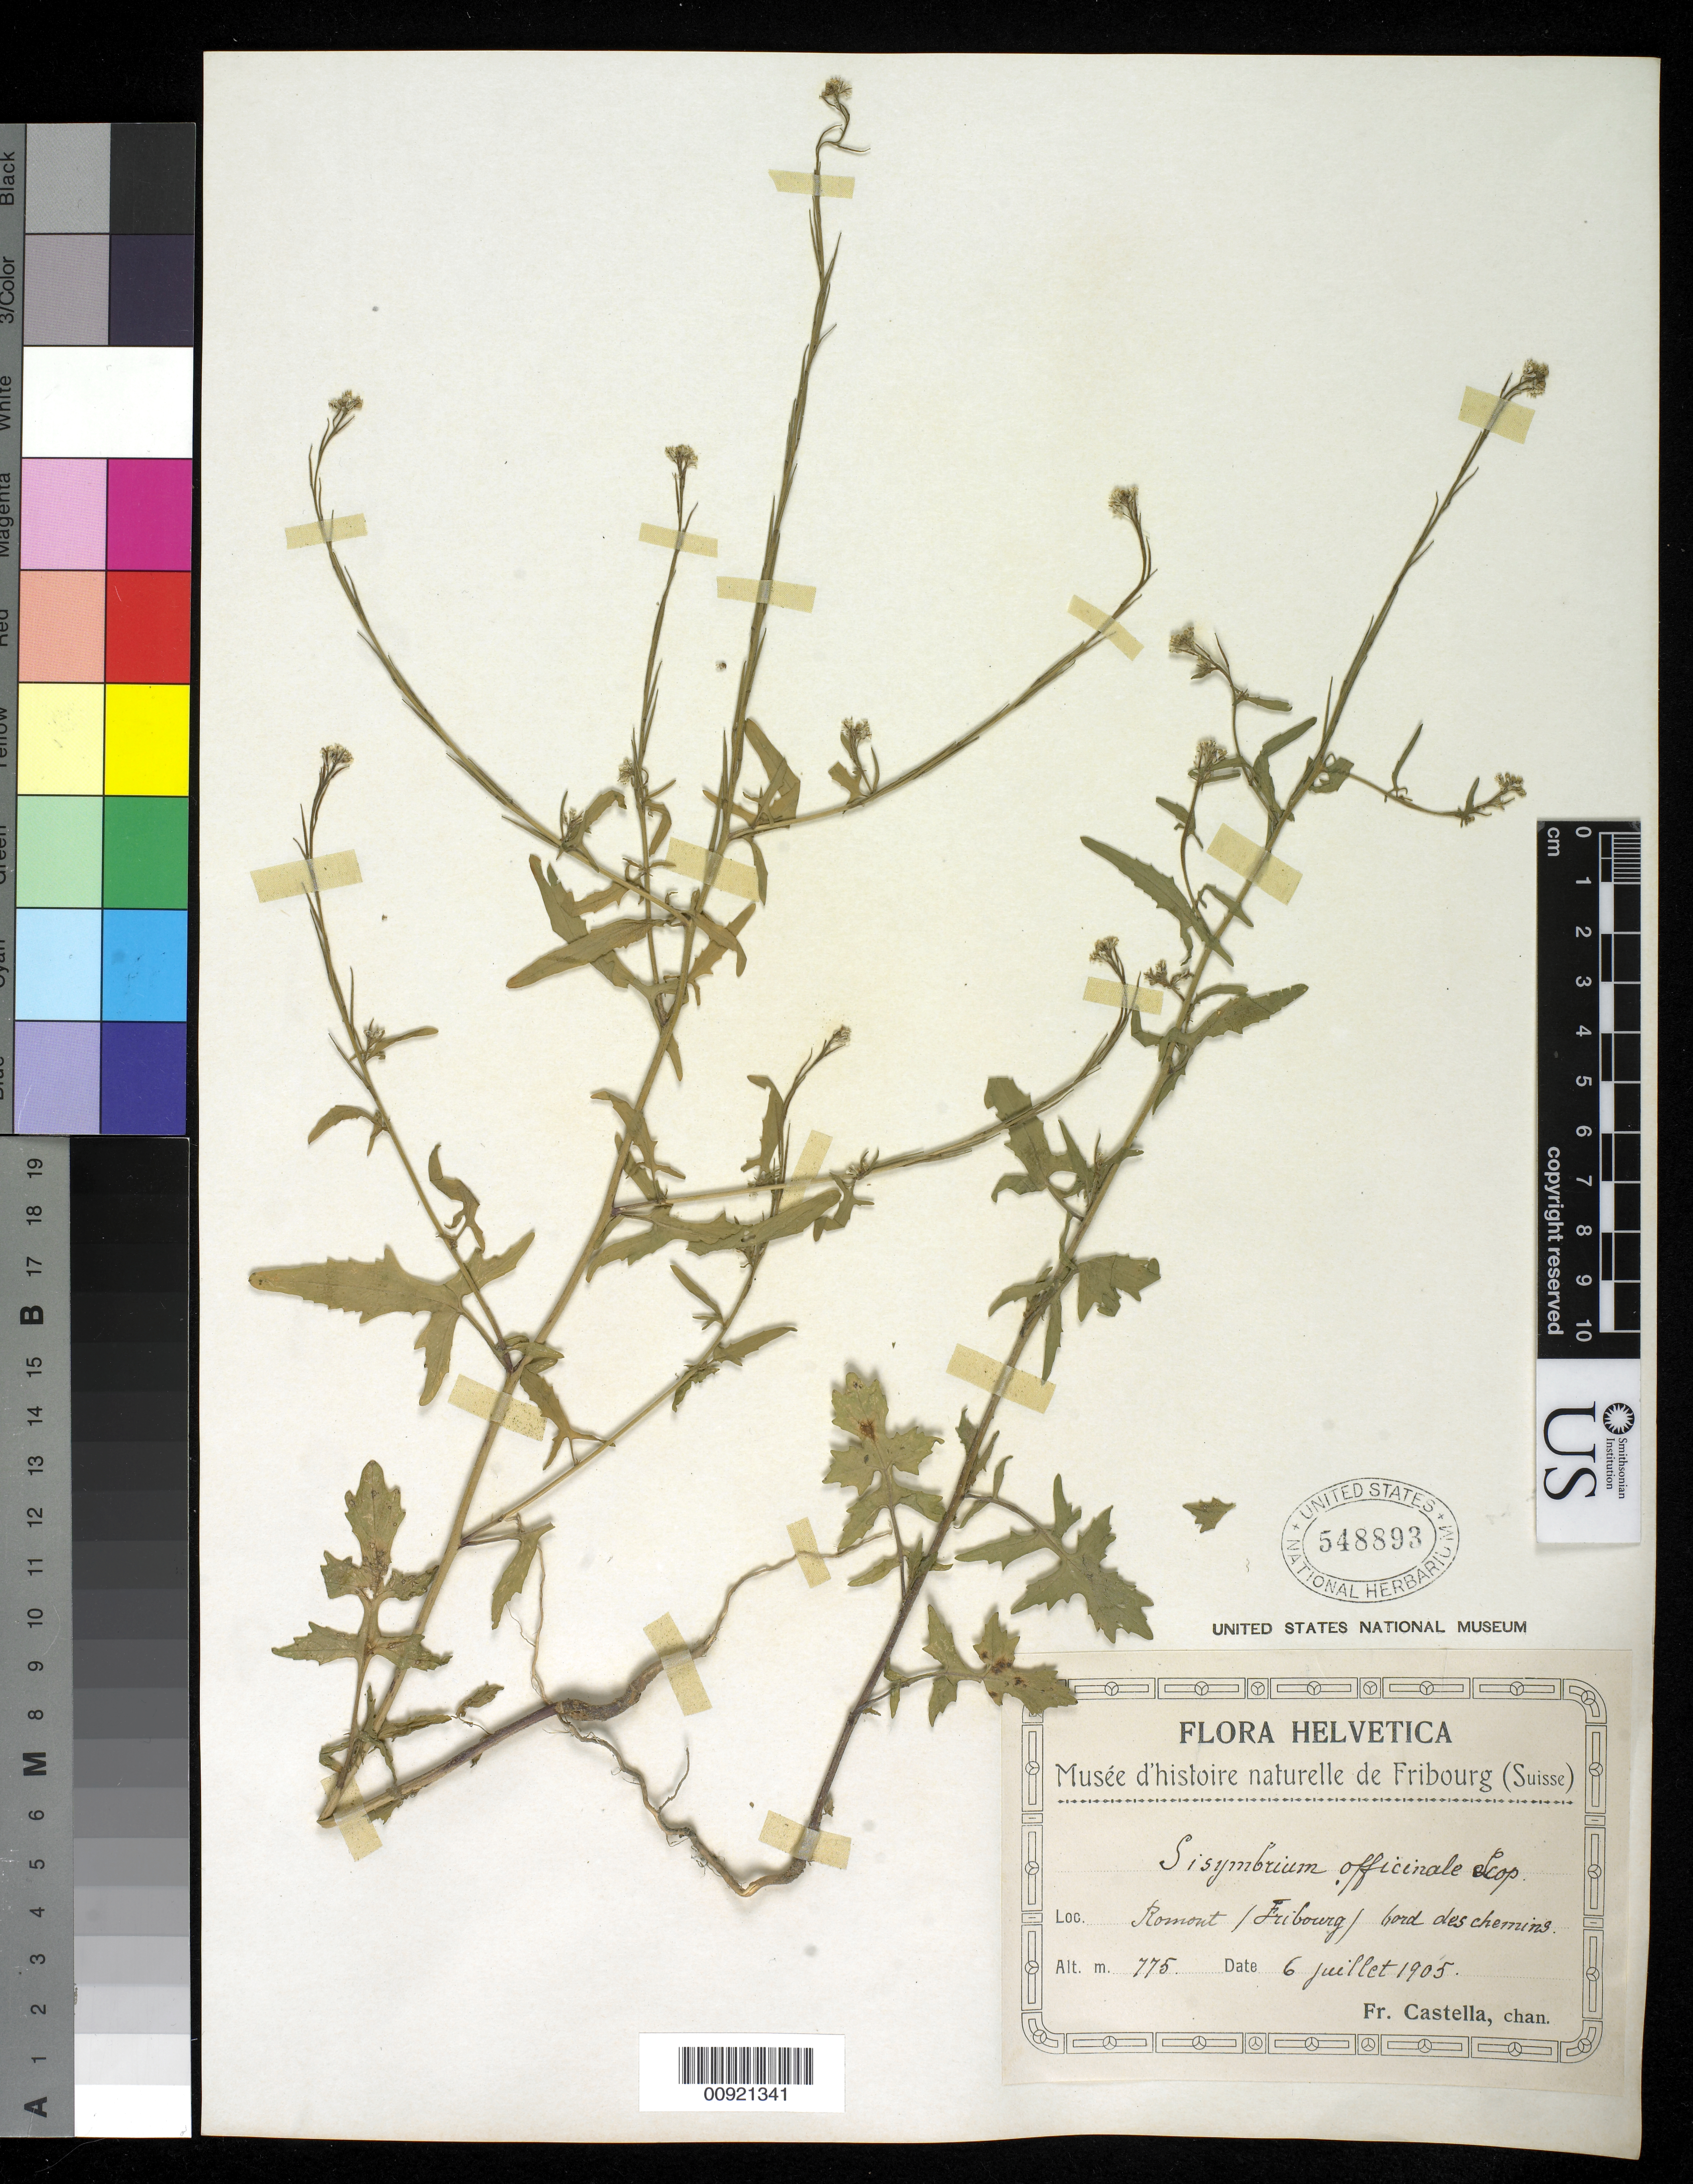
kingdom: Plantae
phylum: Tracheophyta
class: Magnoliopsida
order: Brassicales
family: Brassicaceae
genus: Sisymbrium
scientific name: Sisymbrium officinale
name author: (L.) Scop.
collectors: Fr. Castella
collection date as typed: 06 Jul 1905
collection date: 1905-07-06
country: Switzerland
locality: Romont, Fribourg, [ ] des chemins.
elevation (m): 775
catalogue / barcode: US 548893